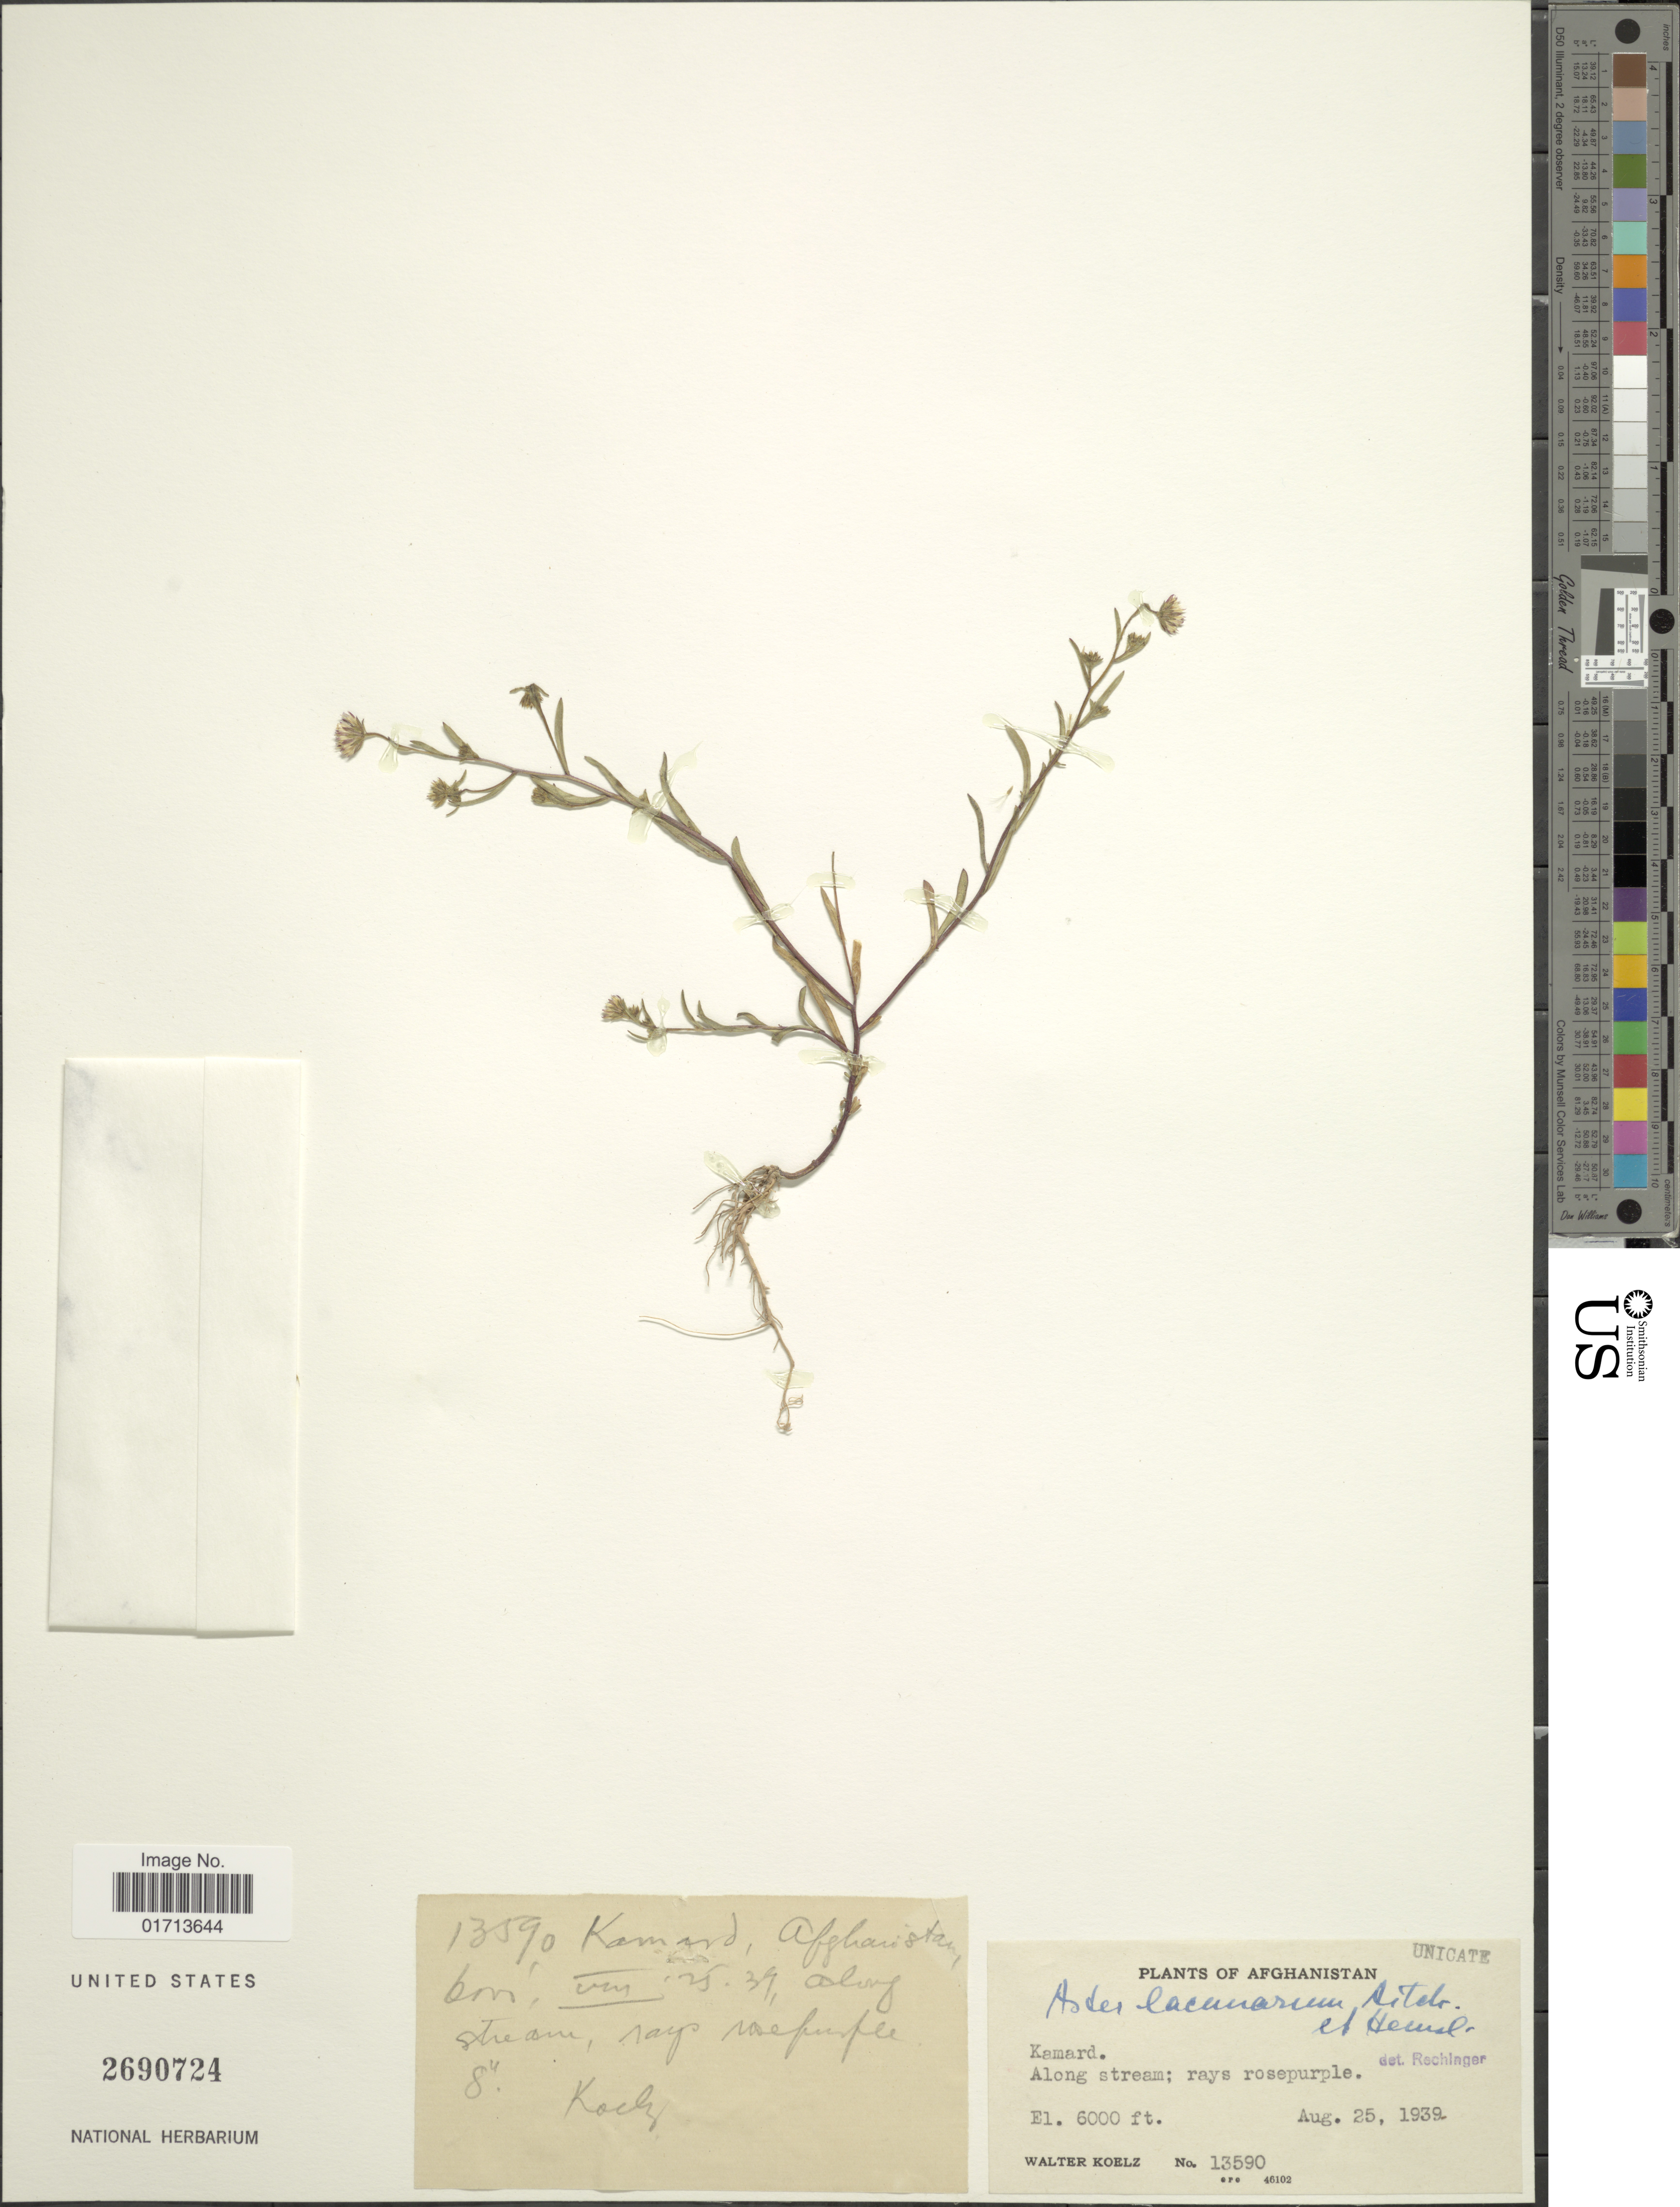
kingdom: Plantae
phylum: Tracheophyta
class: Magnoliopsida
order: Asterales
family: Asteraceae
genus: Aster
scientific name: Aster lacunarum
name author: Aitch. & Hemsl.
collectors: W. N. Koelz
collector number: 13590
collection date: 1939-08-25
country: Afghanistan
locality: Kamard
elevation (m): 1829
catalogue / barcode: US 2690724